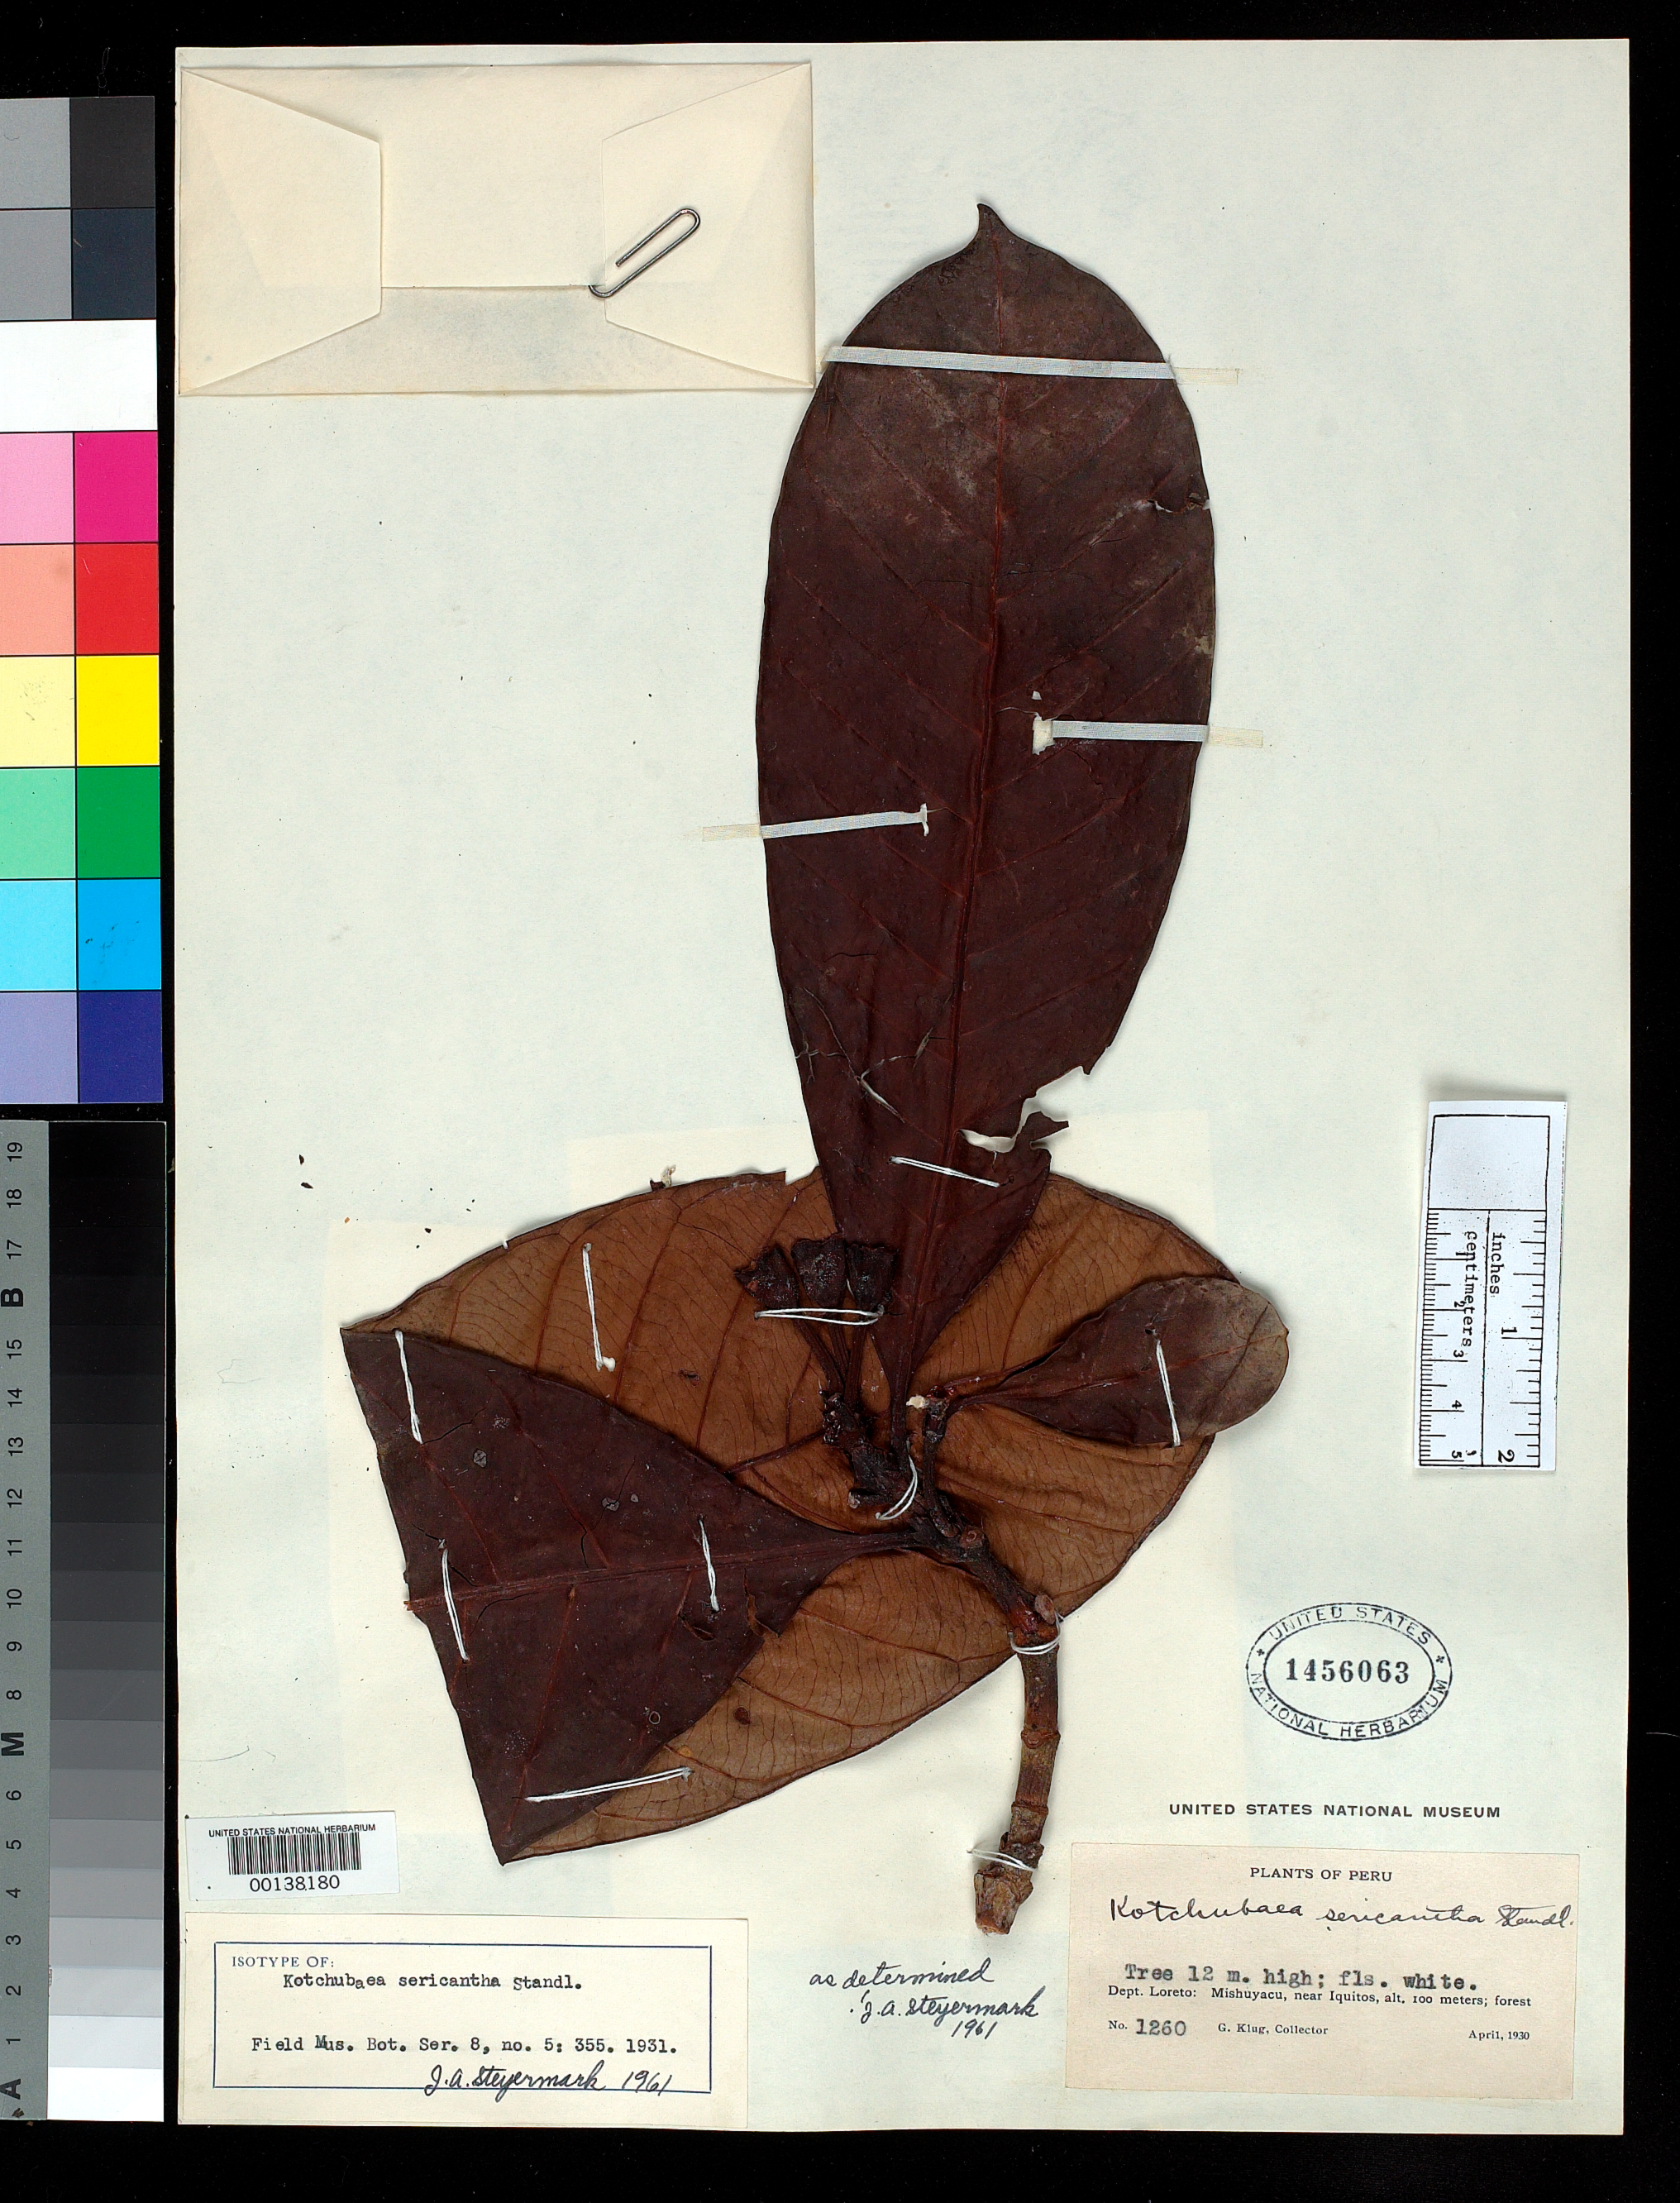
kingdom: Plantae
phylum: Tracheophyta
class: Magnoliopsida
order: Gentianales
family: Rubiaceae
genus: Kotchubaea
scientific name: Kotchubaea sericantha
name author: Standl.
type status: Isotype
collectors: G. Klug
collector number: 1260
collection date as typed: Apr 1930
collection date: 1930-04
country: Peru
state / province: Loreto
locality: Mishuyacu, near Iquitos.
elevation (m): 100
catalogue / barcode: US 1456063